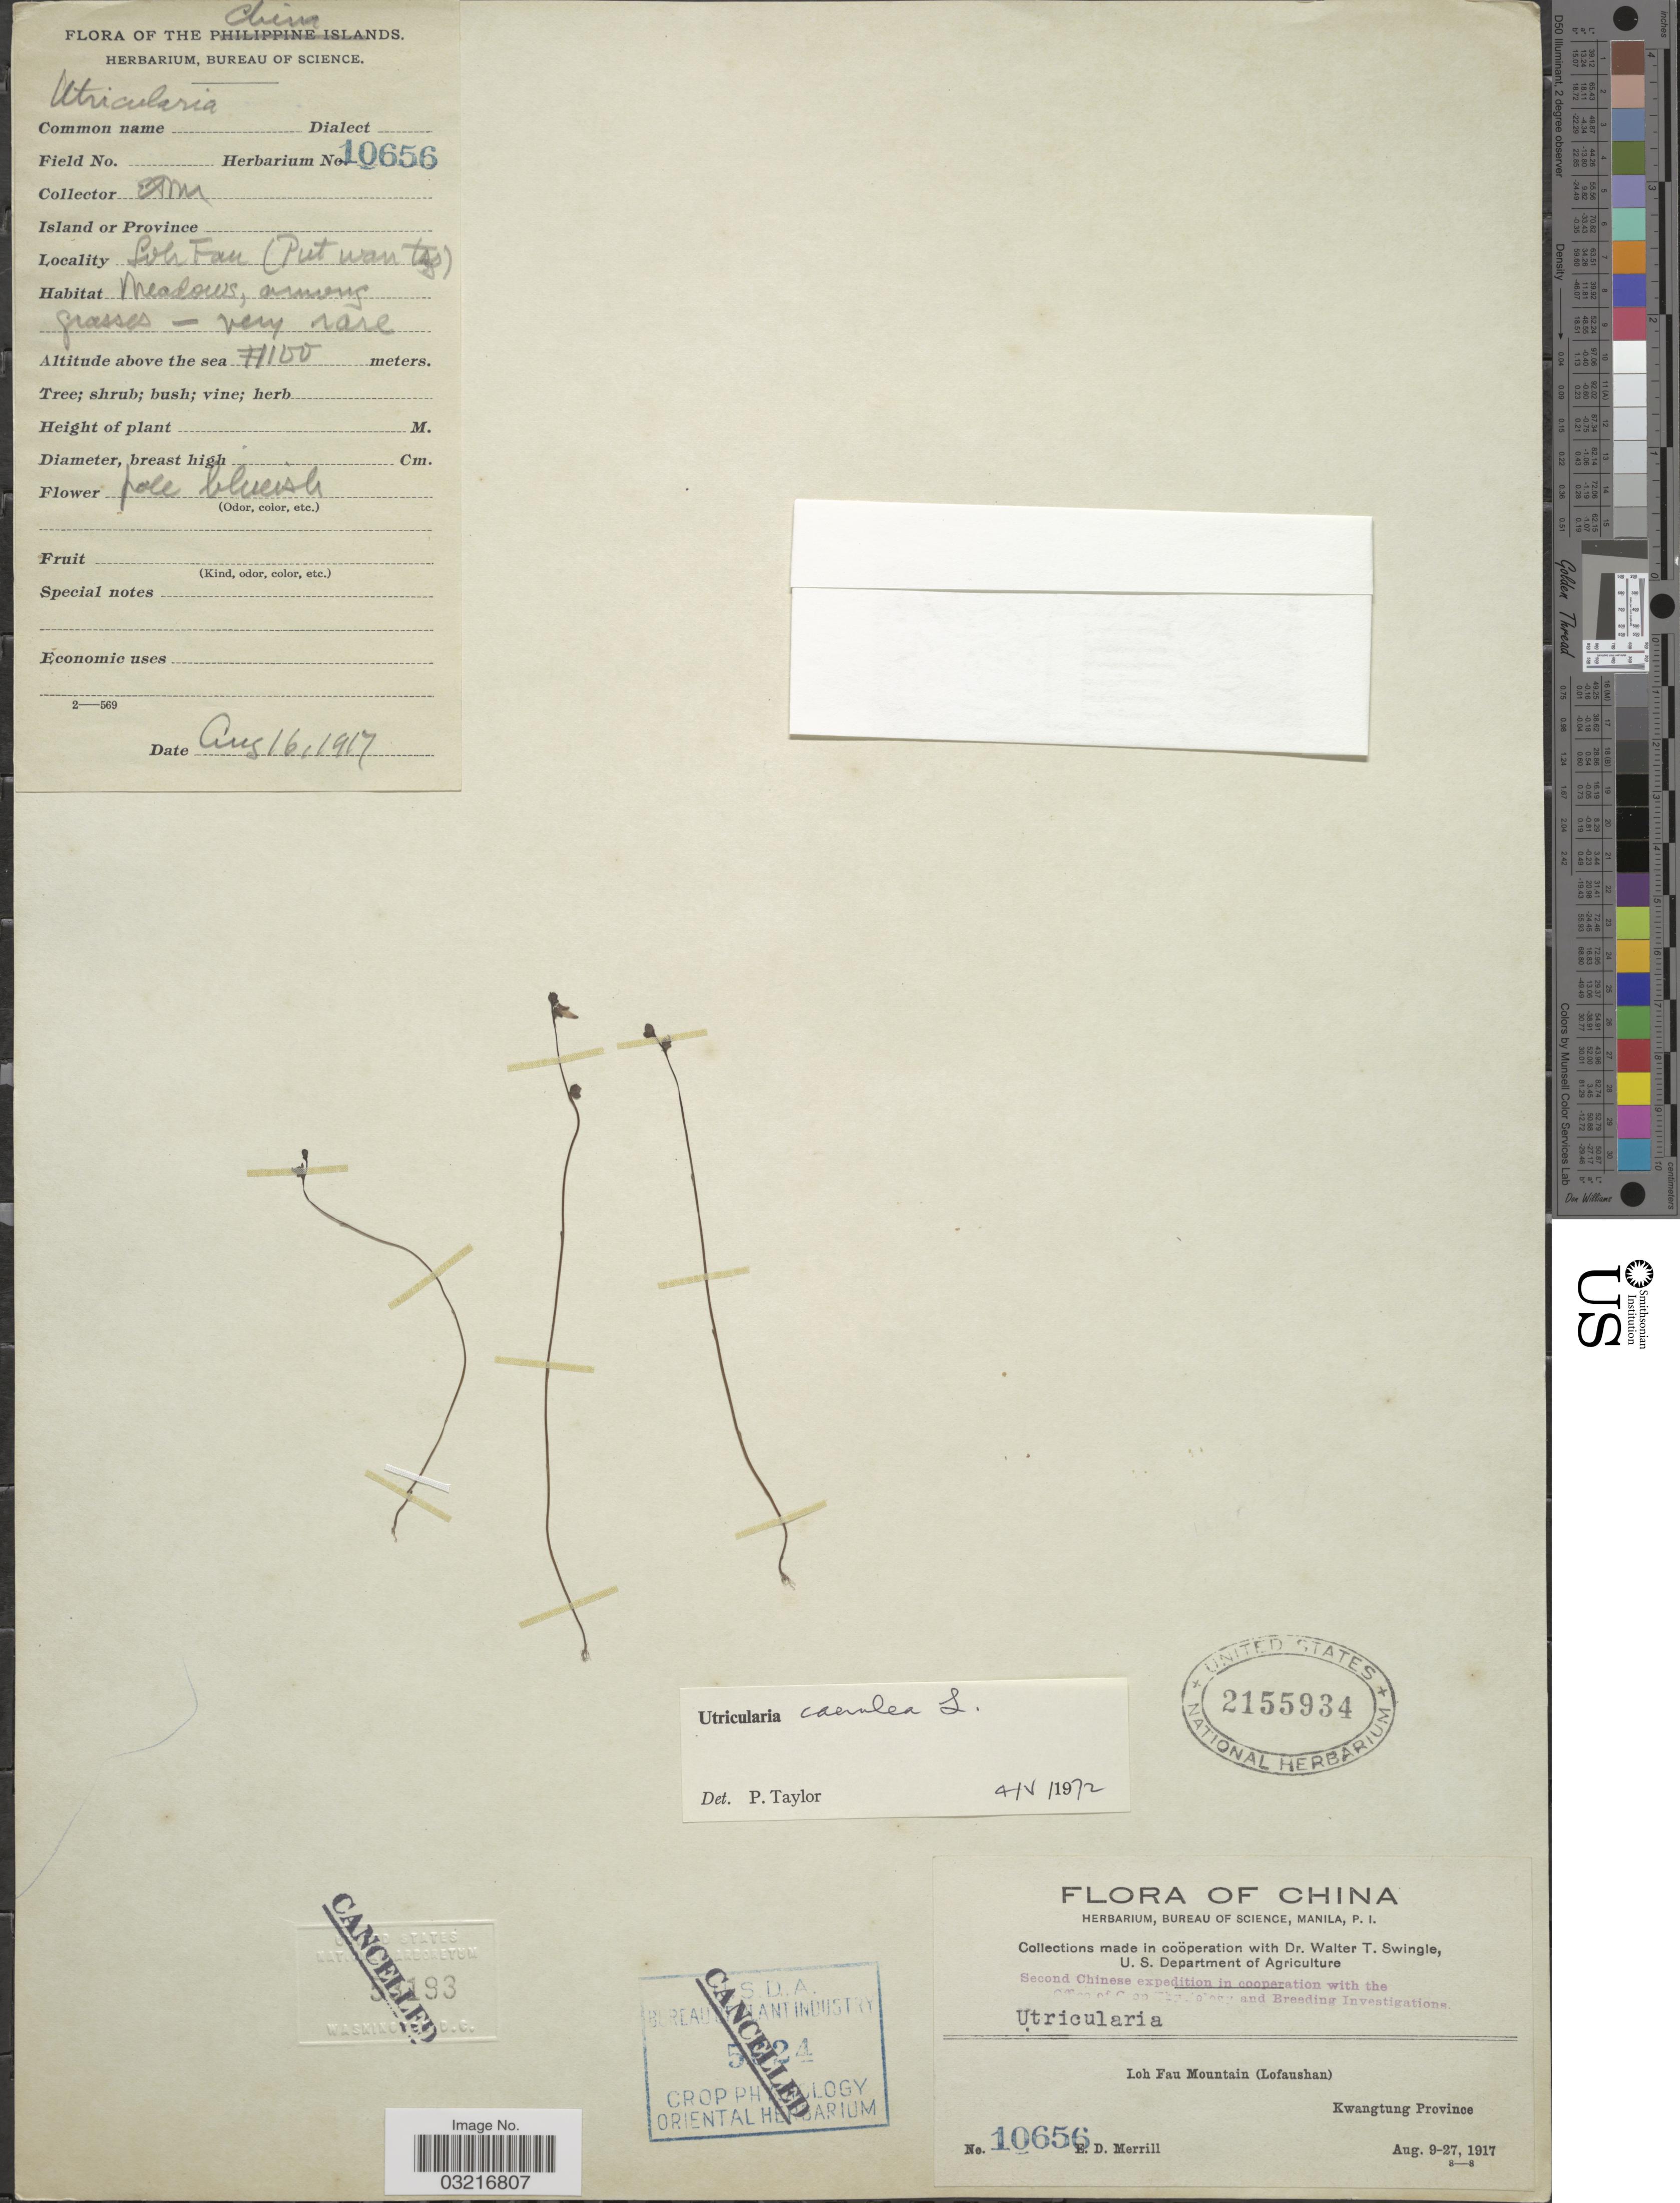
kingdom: Plantae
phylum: Tracheophyta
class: Magnoliopsida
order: Lamiales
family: Lentibulariaceae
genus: Utricularia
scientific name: Utricularia caerulea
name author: L.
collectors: E. D. Merrill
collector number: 10656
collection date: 1917-08-16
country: China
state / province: Guangdong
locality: Loh Fau Mountain (Lofaushan). (Put wan Tas [interpreted]). Kwangtung Province.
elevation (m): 1100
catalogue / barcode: US 2155934